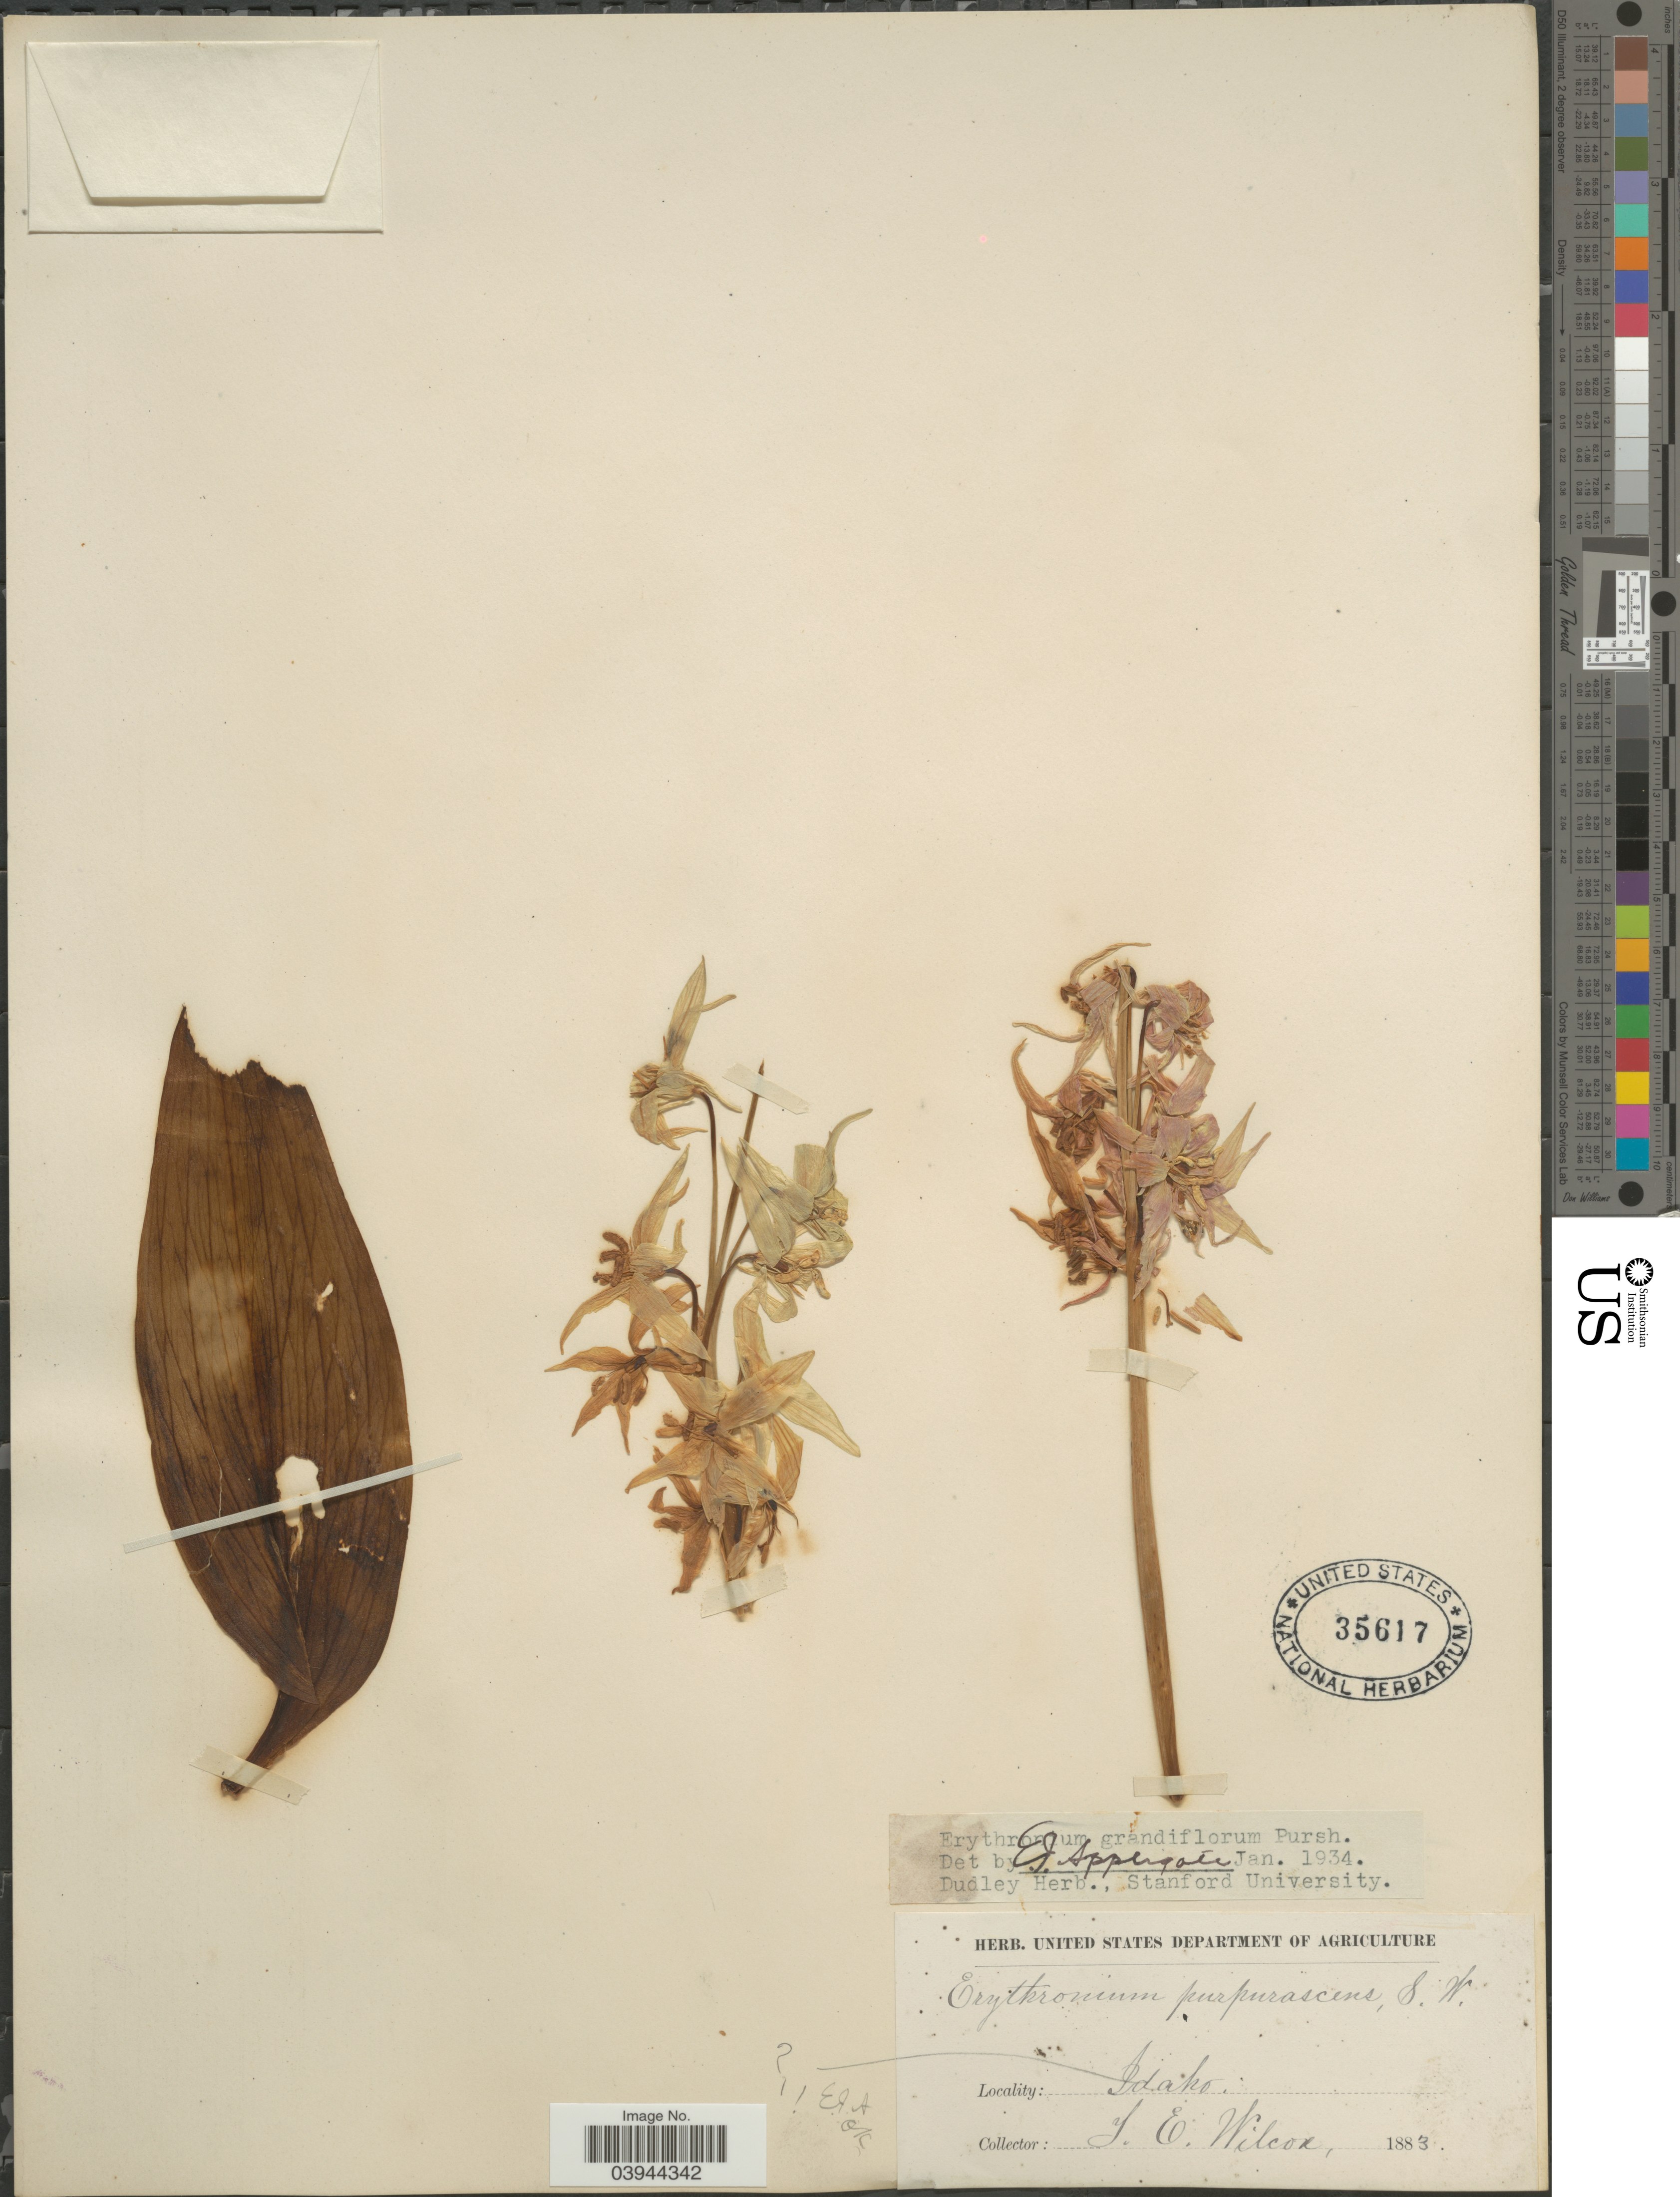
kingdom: Plantae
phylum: Tracheophyta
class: Liliopsida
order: Liliales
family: Liliaceae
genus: Erythronium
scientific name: Erythronium grandiflorum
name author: Pursh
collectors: T. E. Wilcox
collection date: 1883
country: United States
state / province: Idaho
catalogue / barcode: US 35617